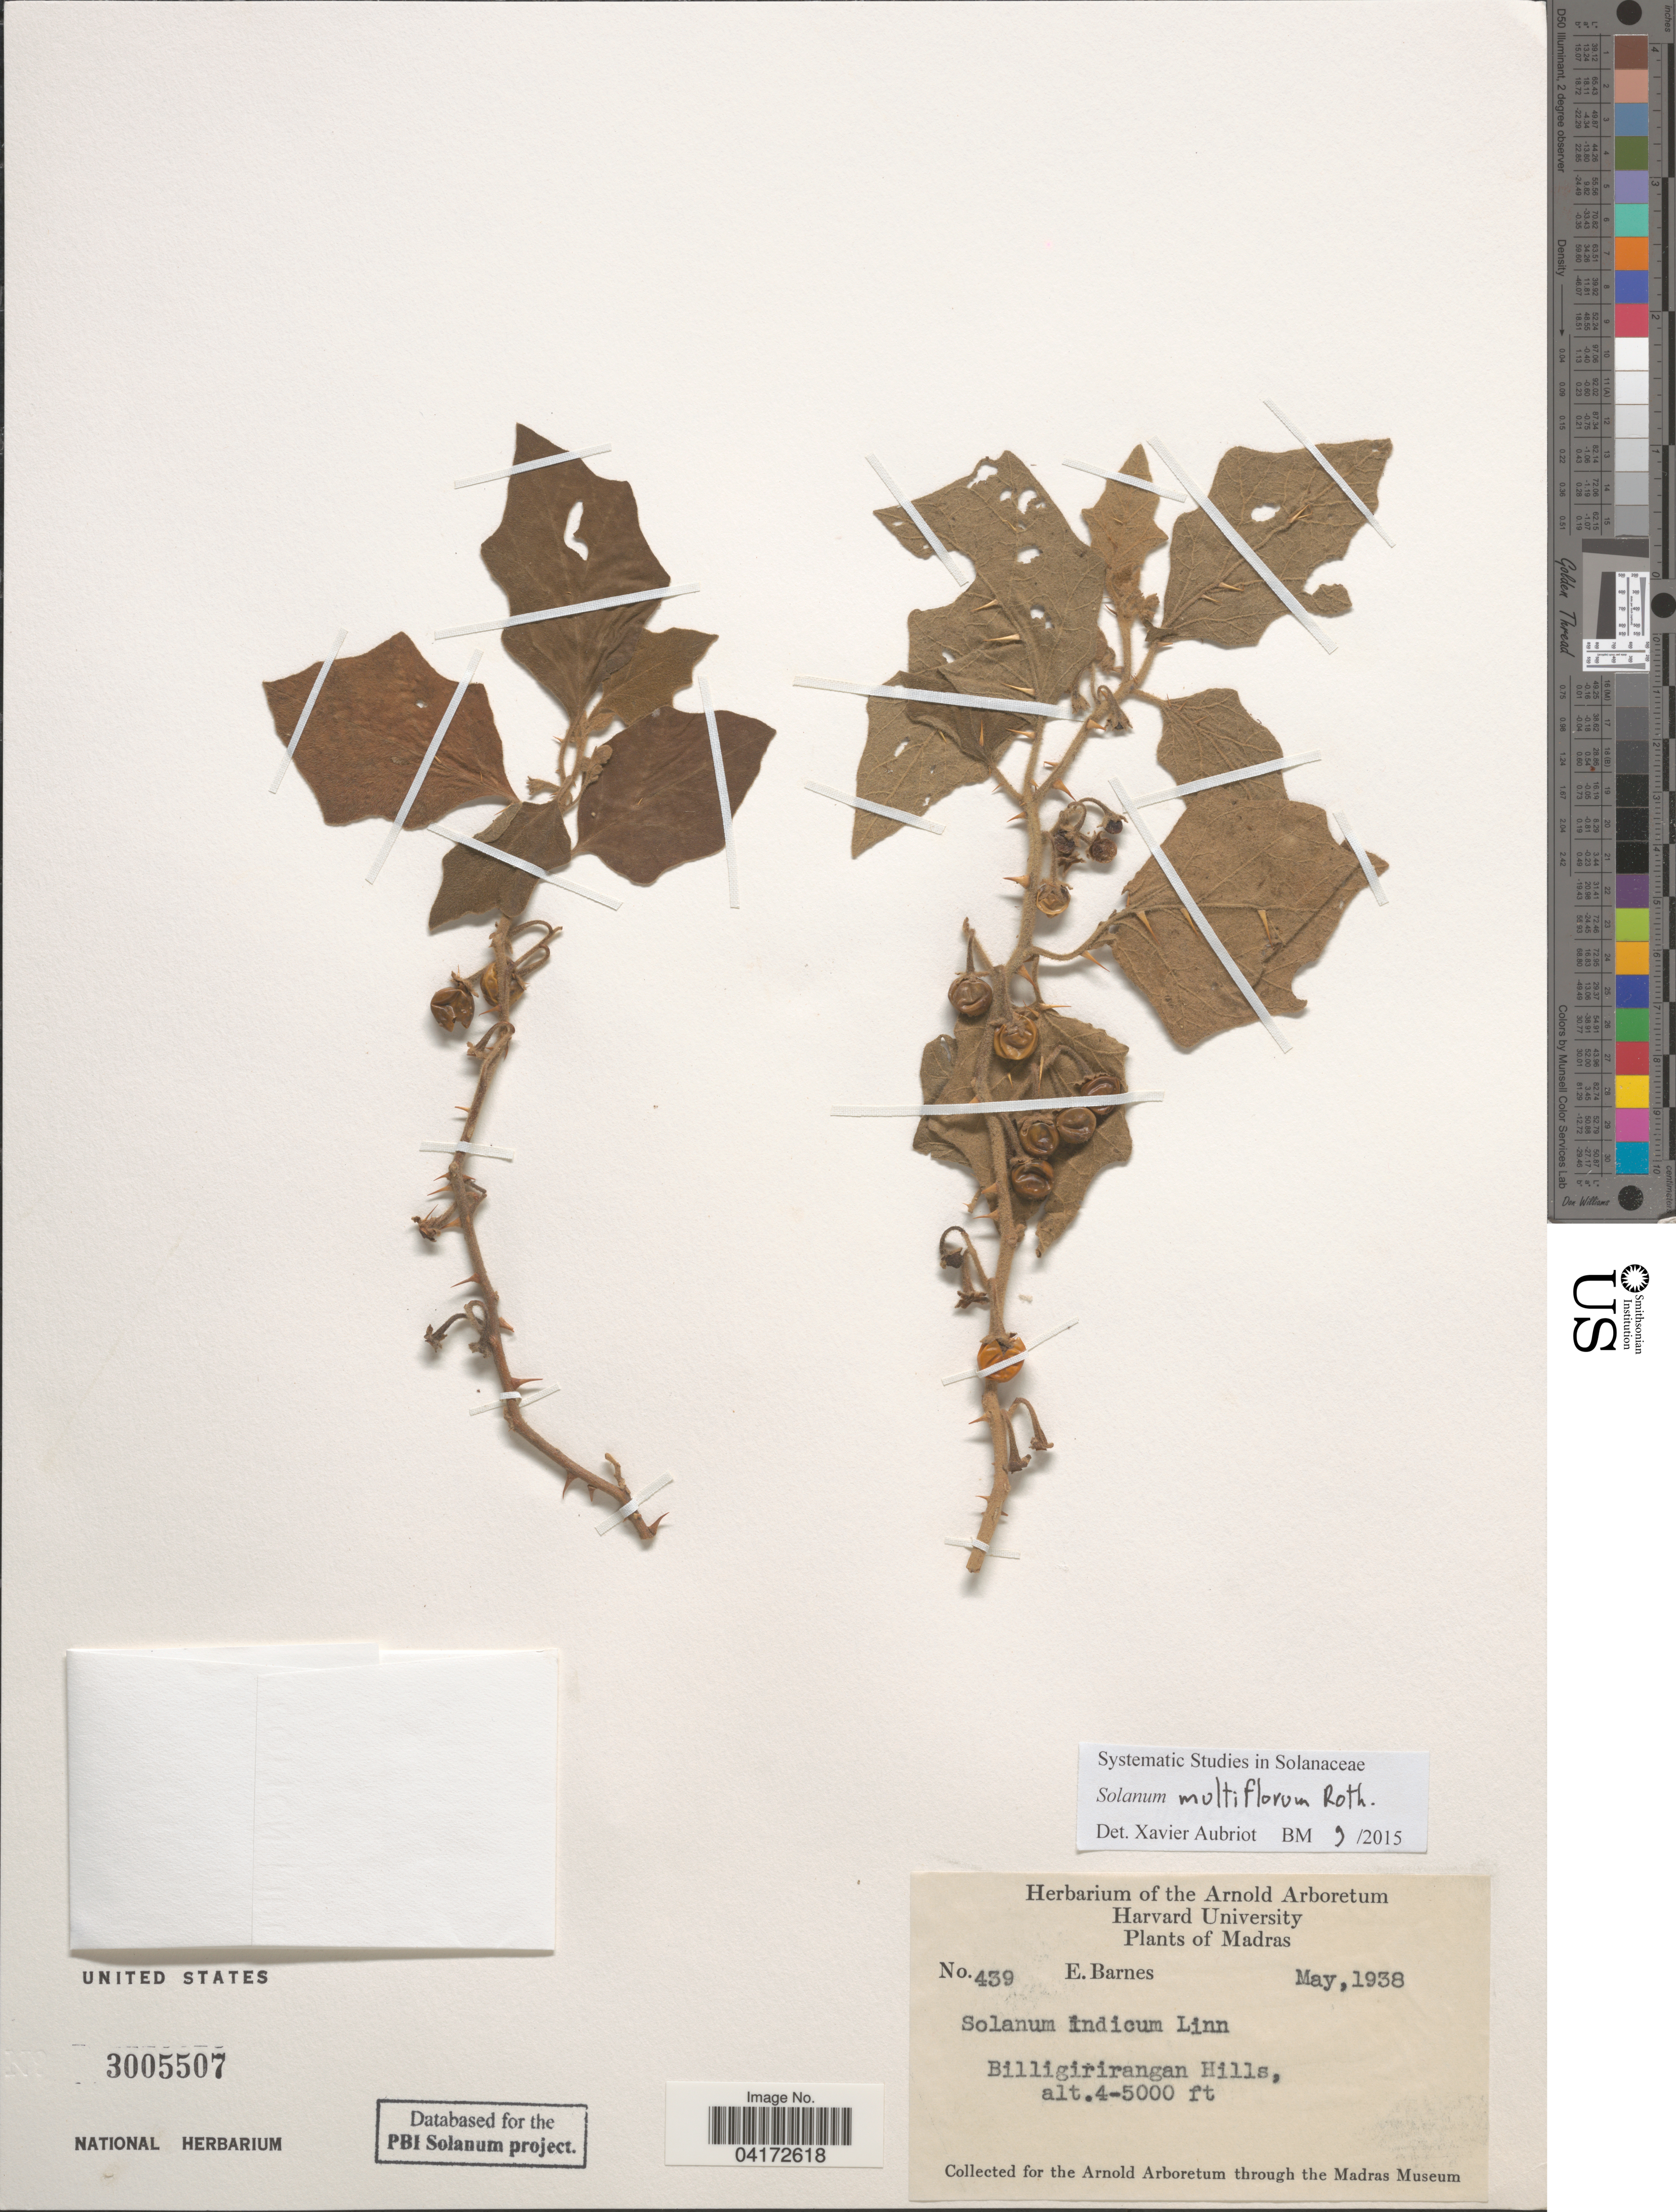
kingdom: Plantae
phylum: Tracheophyta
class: Magnoliopsida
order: Solanales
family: Solanaceae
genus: Solanum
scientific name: Solanum multiflorum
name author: Roth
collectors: E. Barnes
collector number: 439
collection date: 1938-05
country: India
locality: Madras. Billigirirangan Hills.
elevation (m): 1219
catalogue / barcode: US 3005507